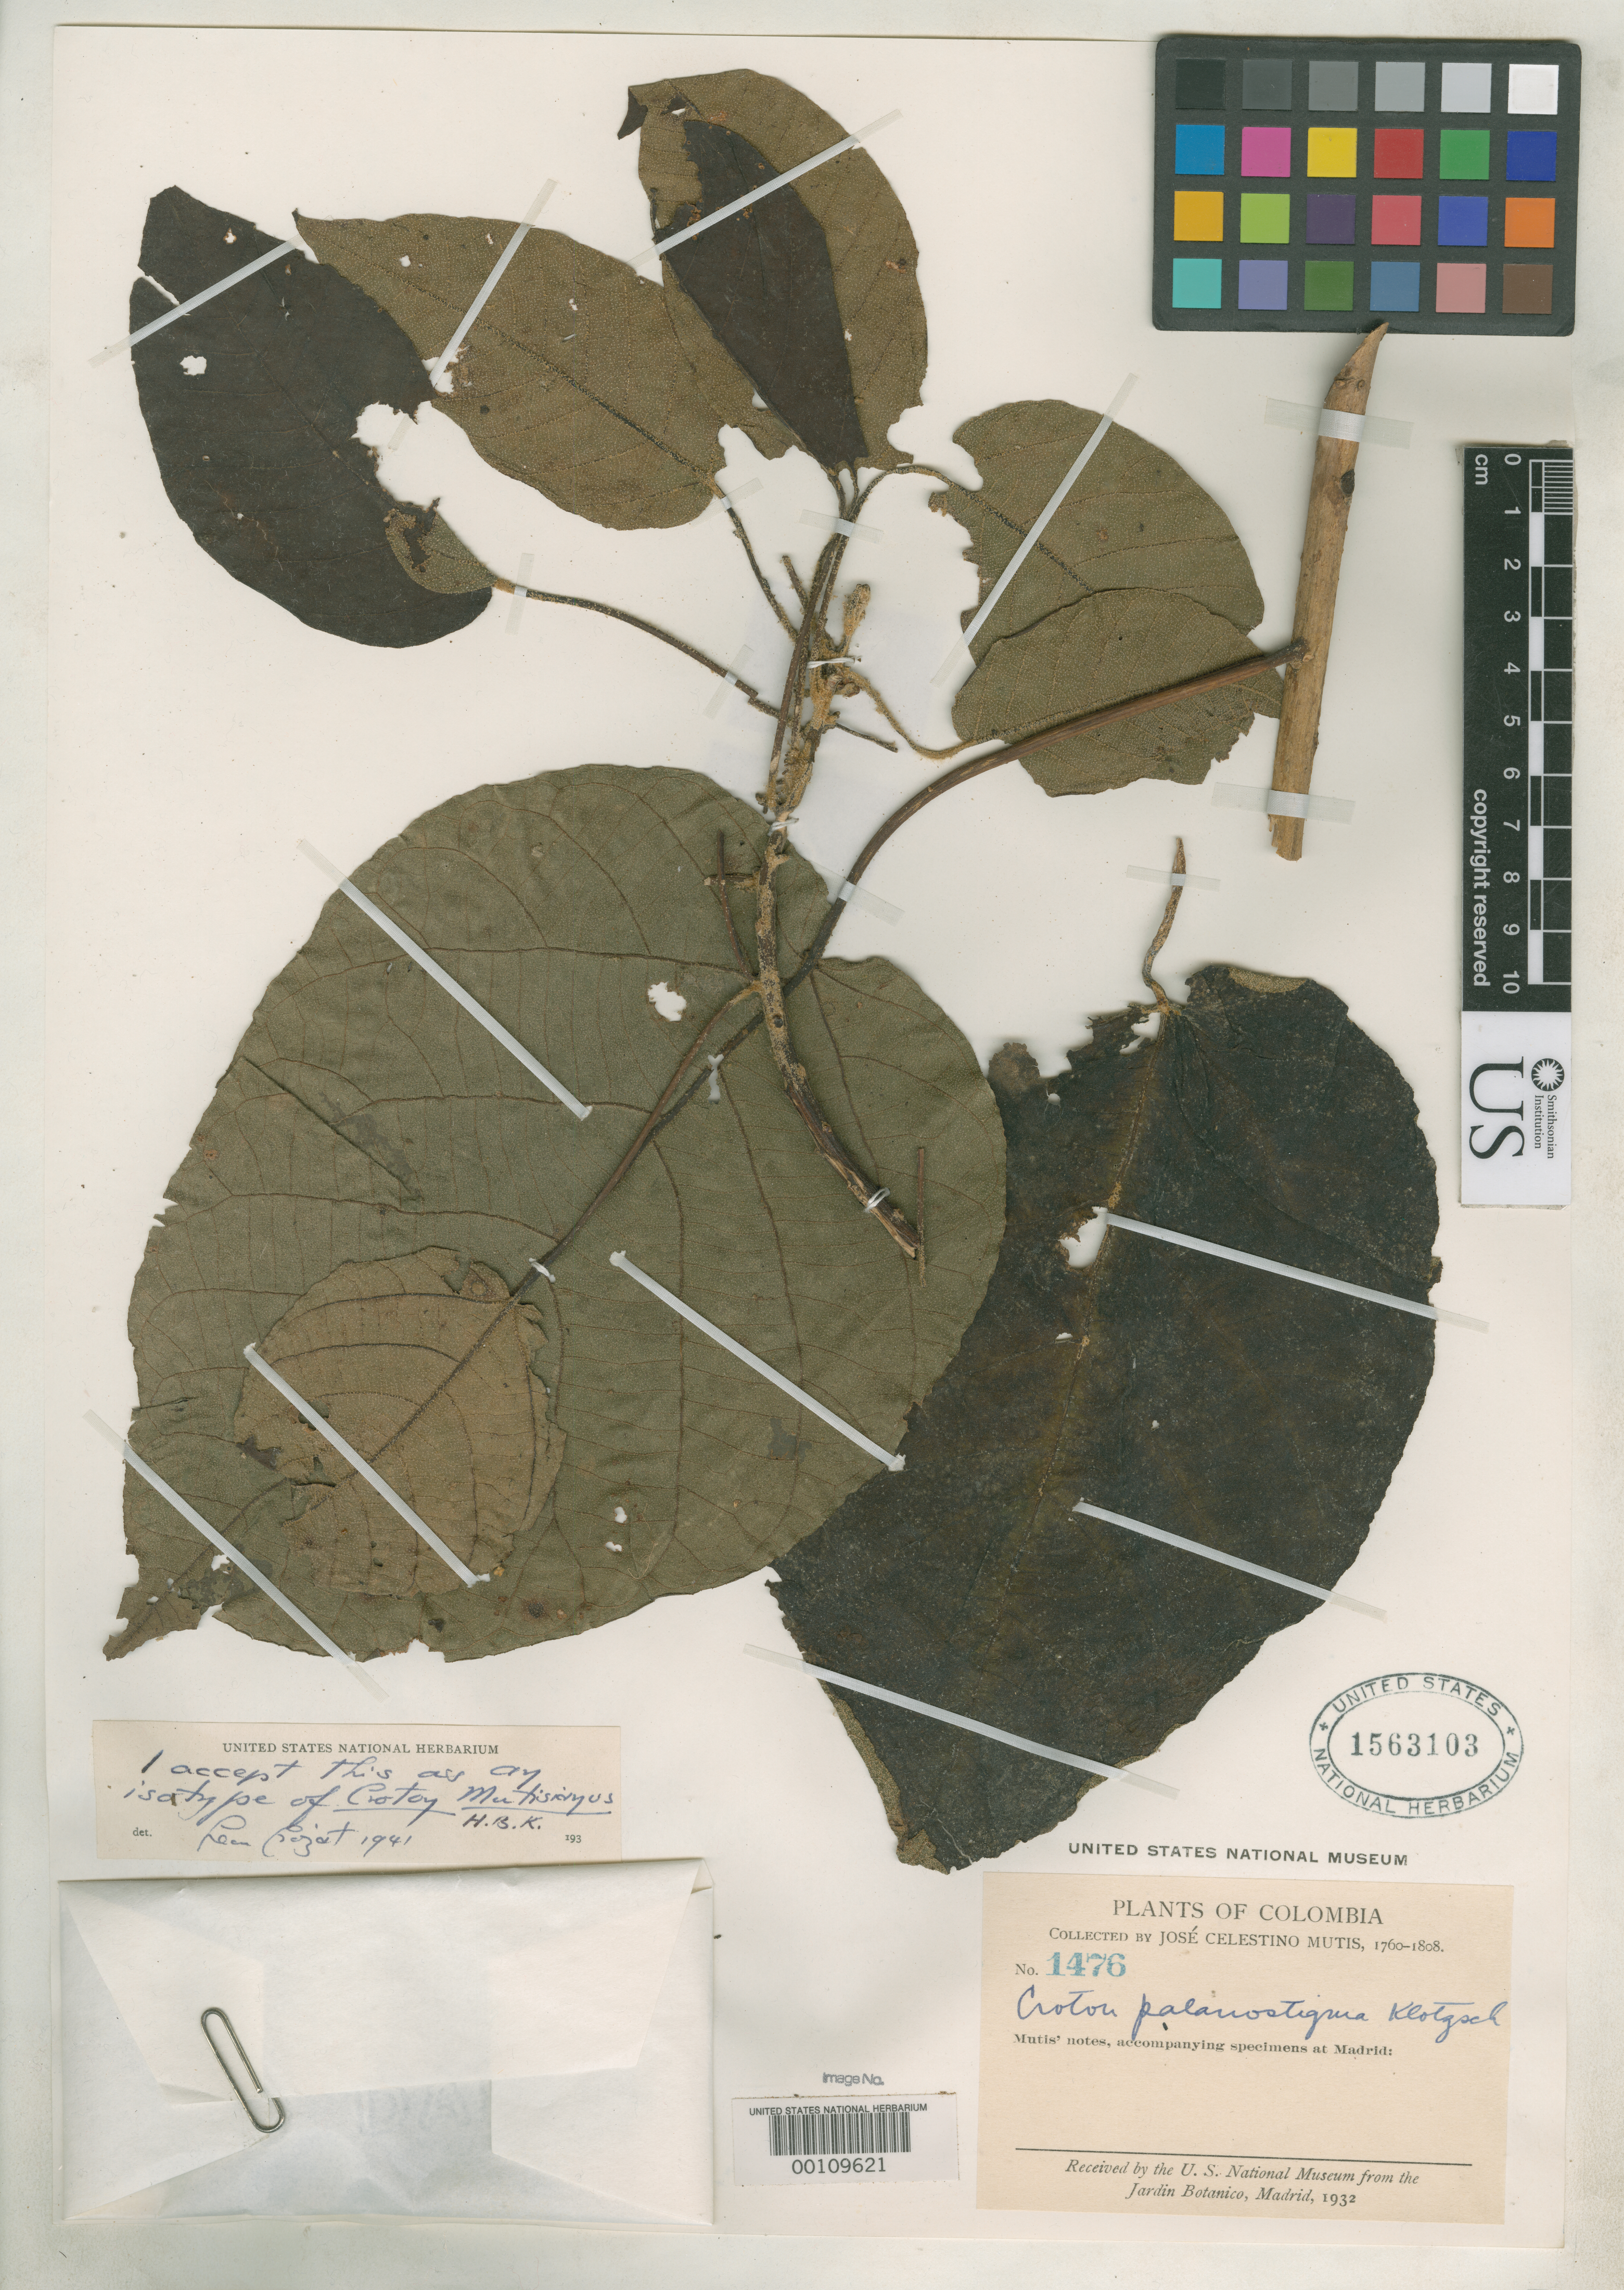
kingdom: Plantae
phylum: Tracheophyta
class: Magnoliopsida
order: Malpighiales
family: Euphorbiaceae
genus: Croton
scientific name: Croton mutisianus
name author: Kunth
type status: Isotype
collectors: J. C. B. Mutis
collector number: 1476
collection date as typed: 1760 to -- --- 1808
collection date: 1760/1808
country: Colombia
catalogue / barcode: US 1563103